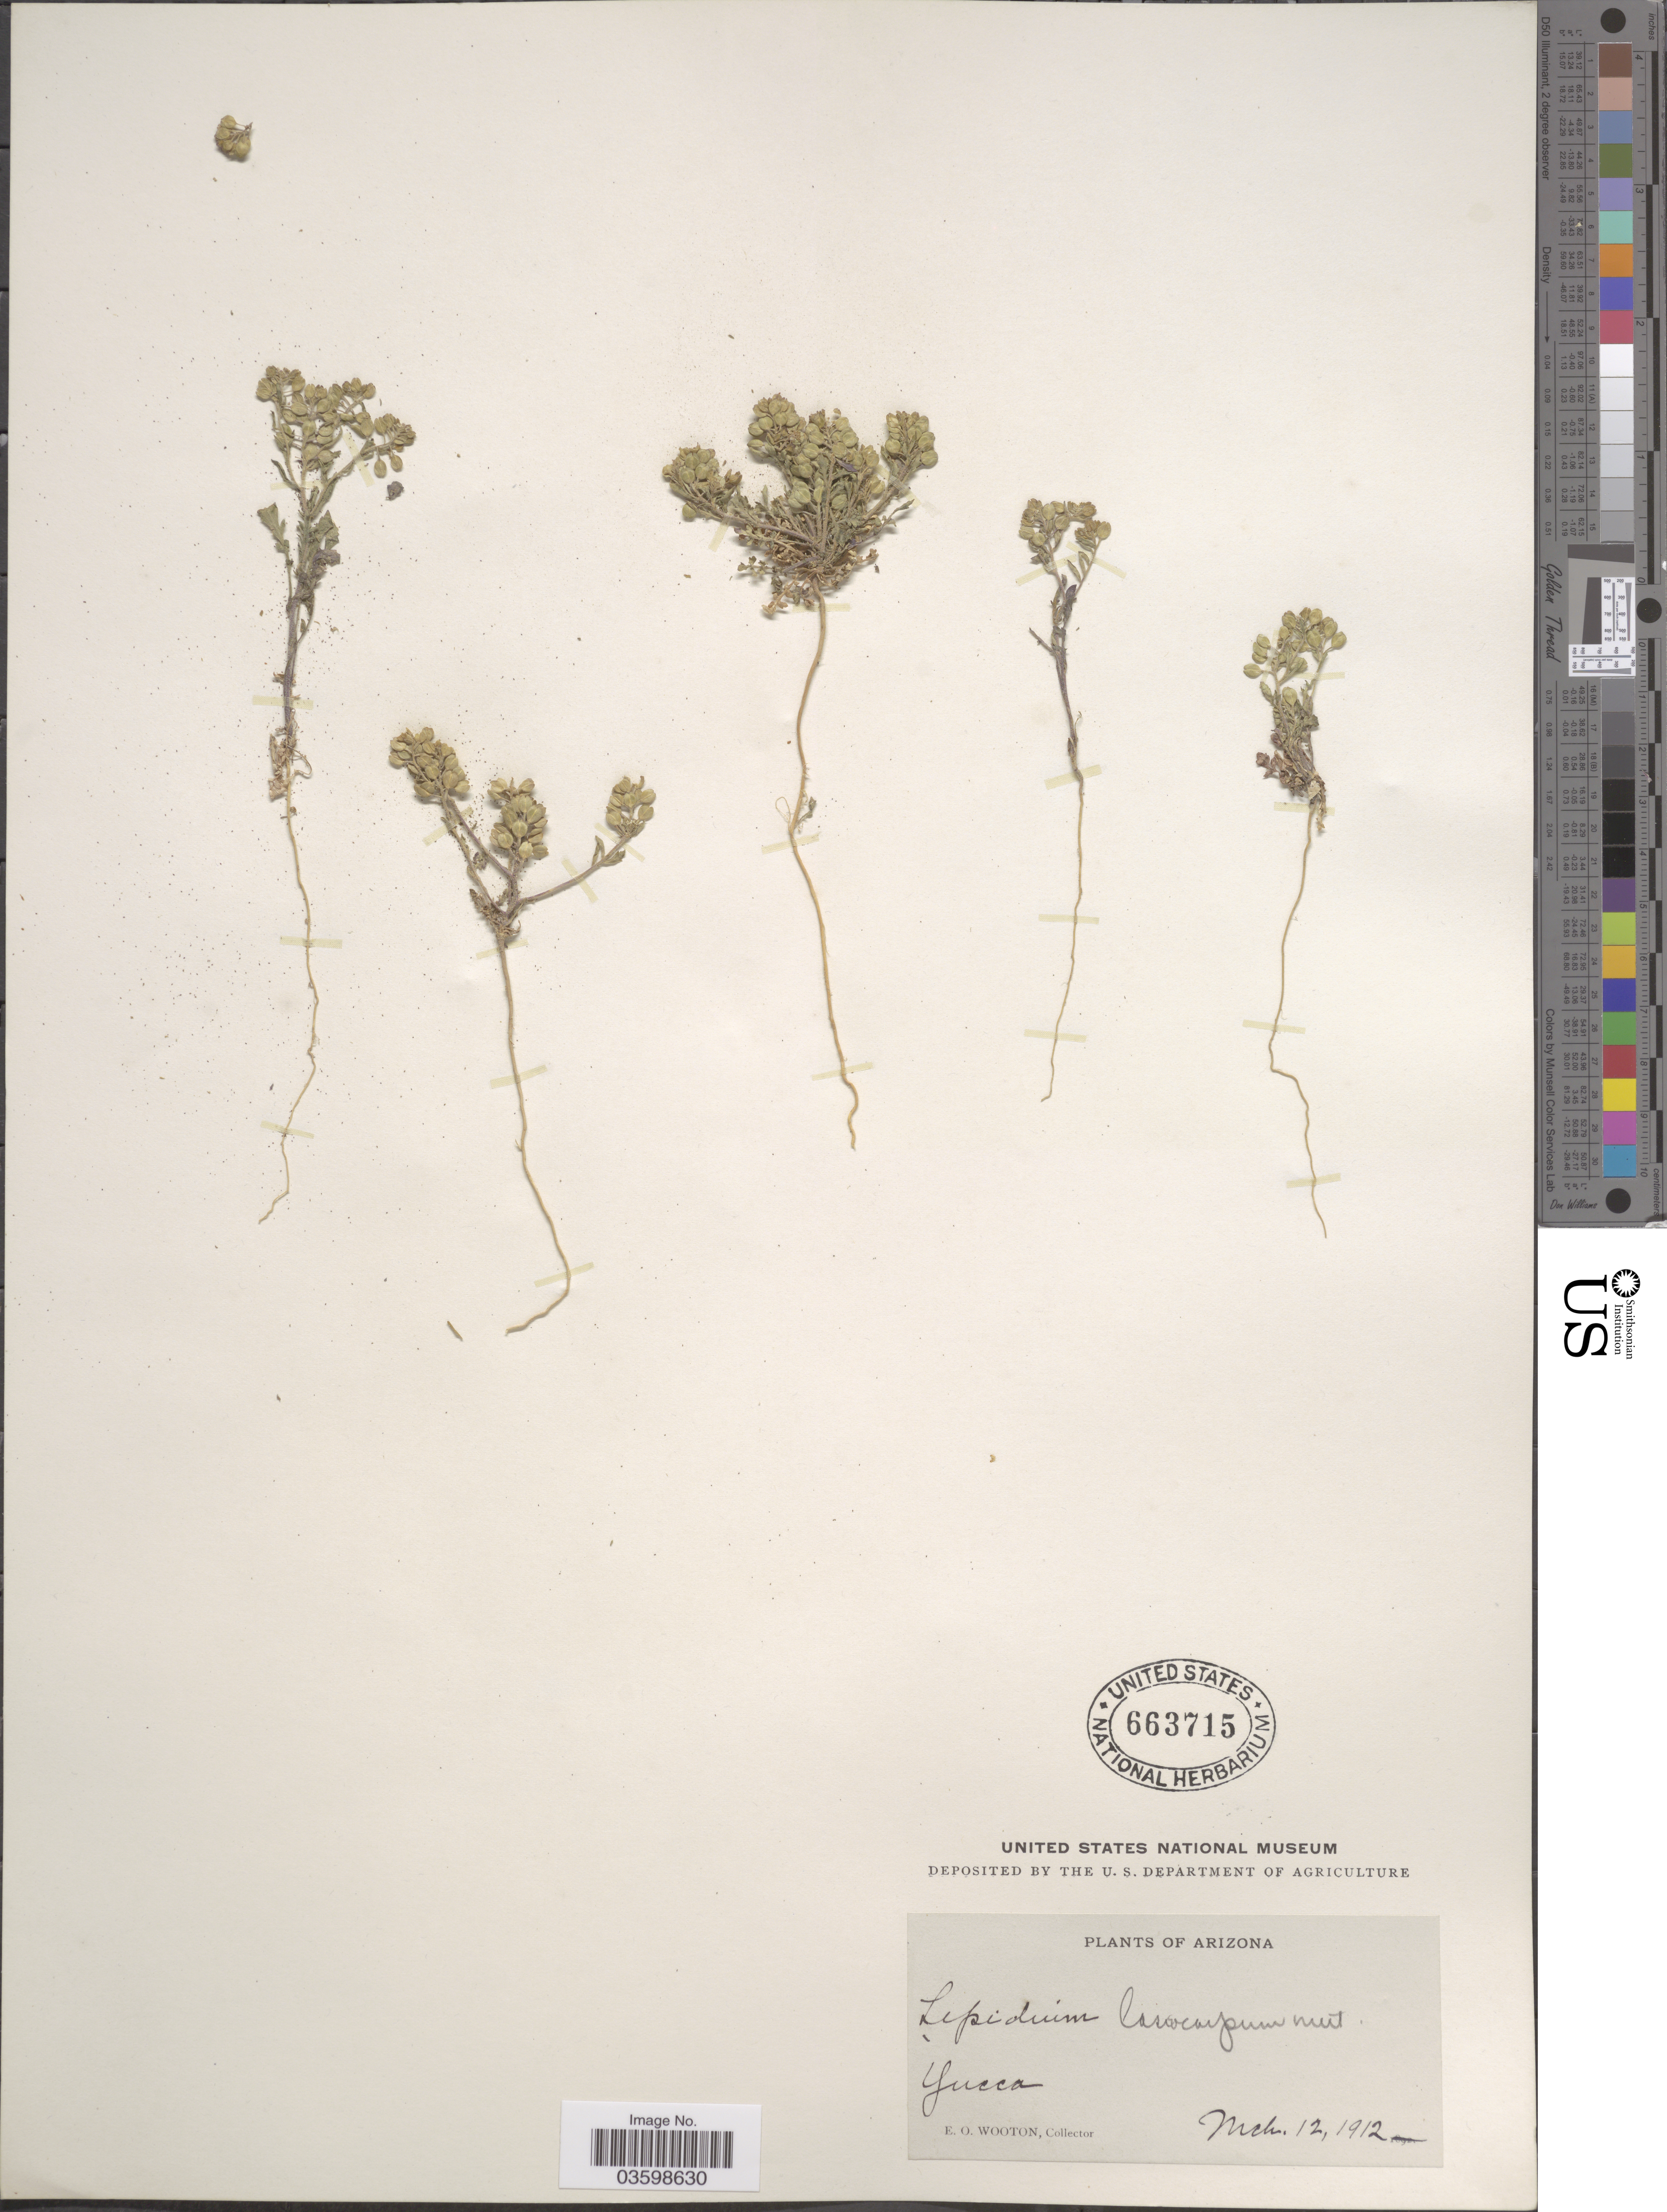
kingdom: Plantae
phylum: Tracheophyta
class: Magnoliopsida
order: Brassicales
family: Brassicaceae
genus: Lepidium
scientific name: Lepidium lasiocarpum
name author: Nutt.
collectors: E. O. Wooton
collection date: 1912-03-12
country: United States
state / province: Arizona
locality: Yucca.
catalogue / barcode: US 663715